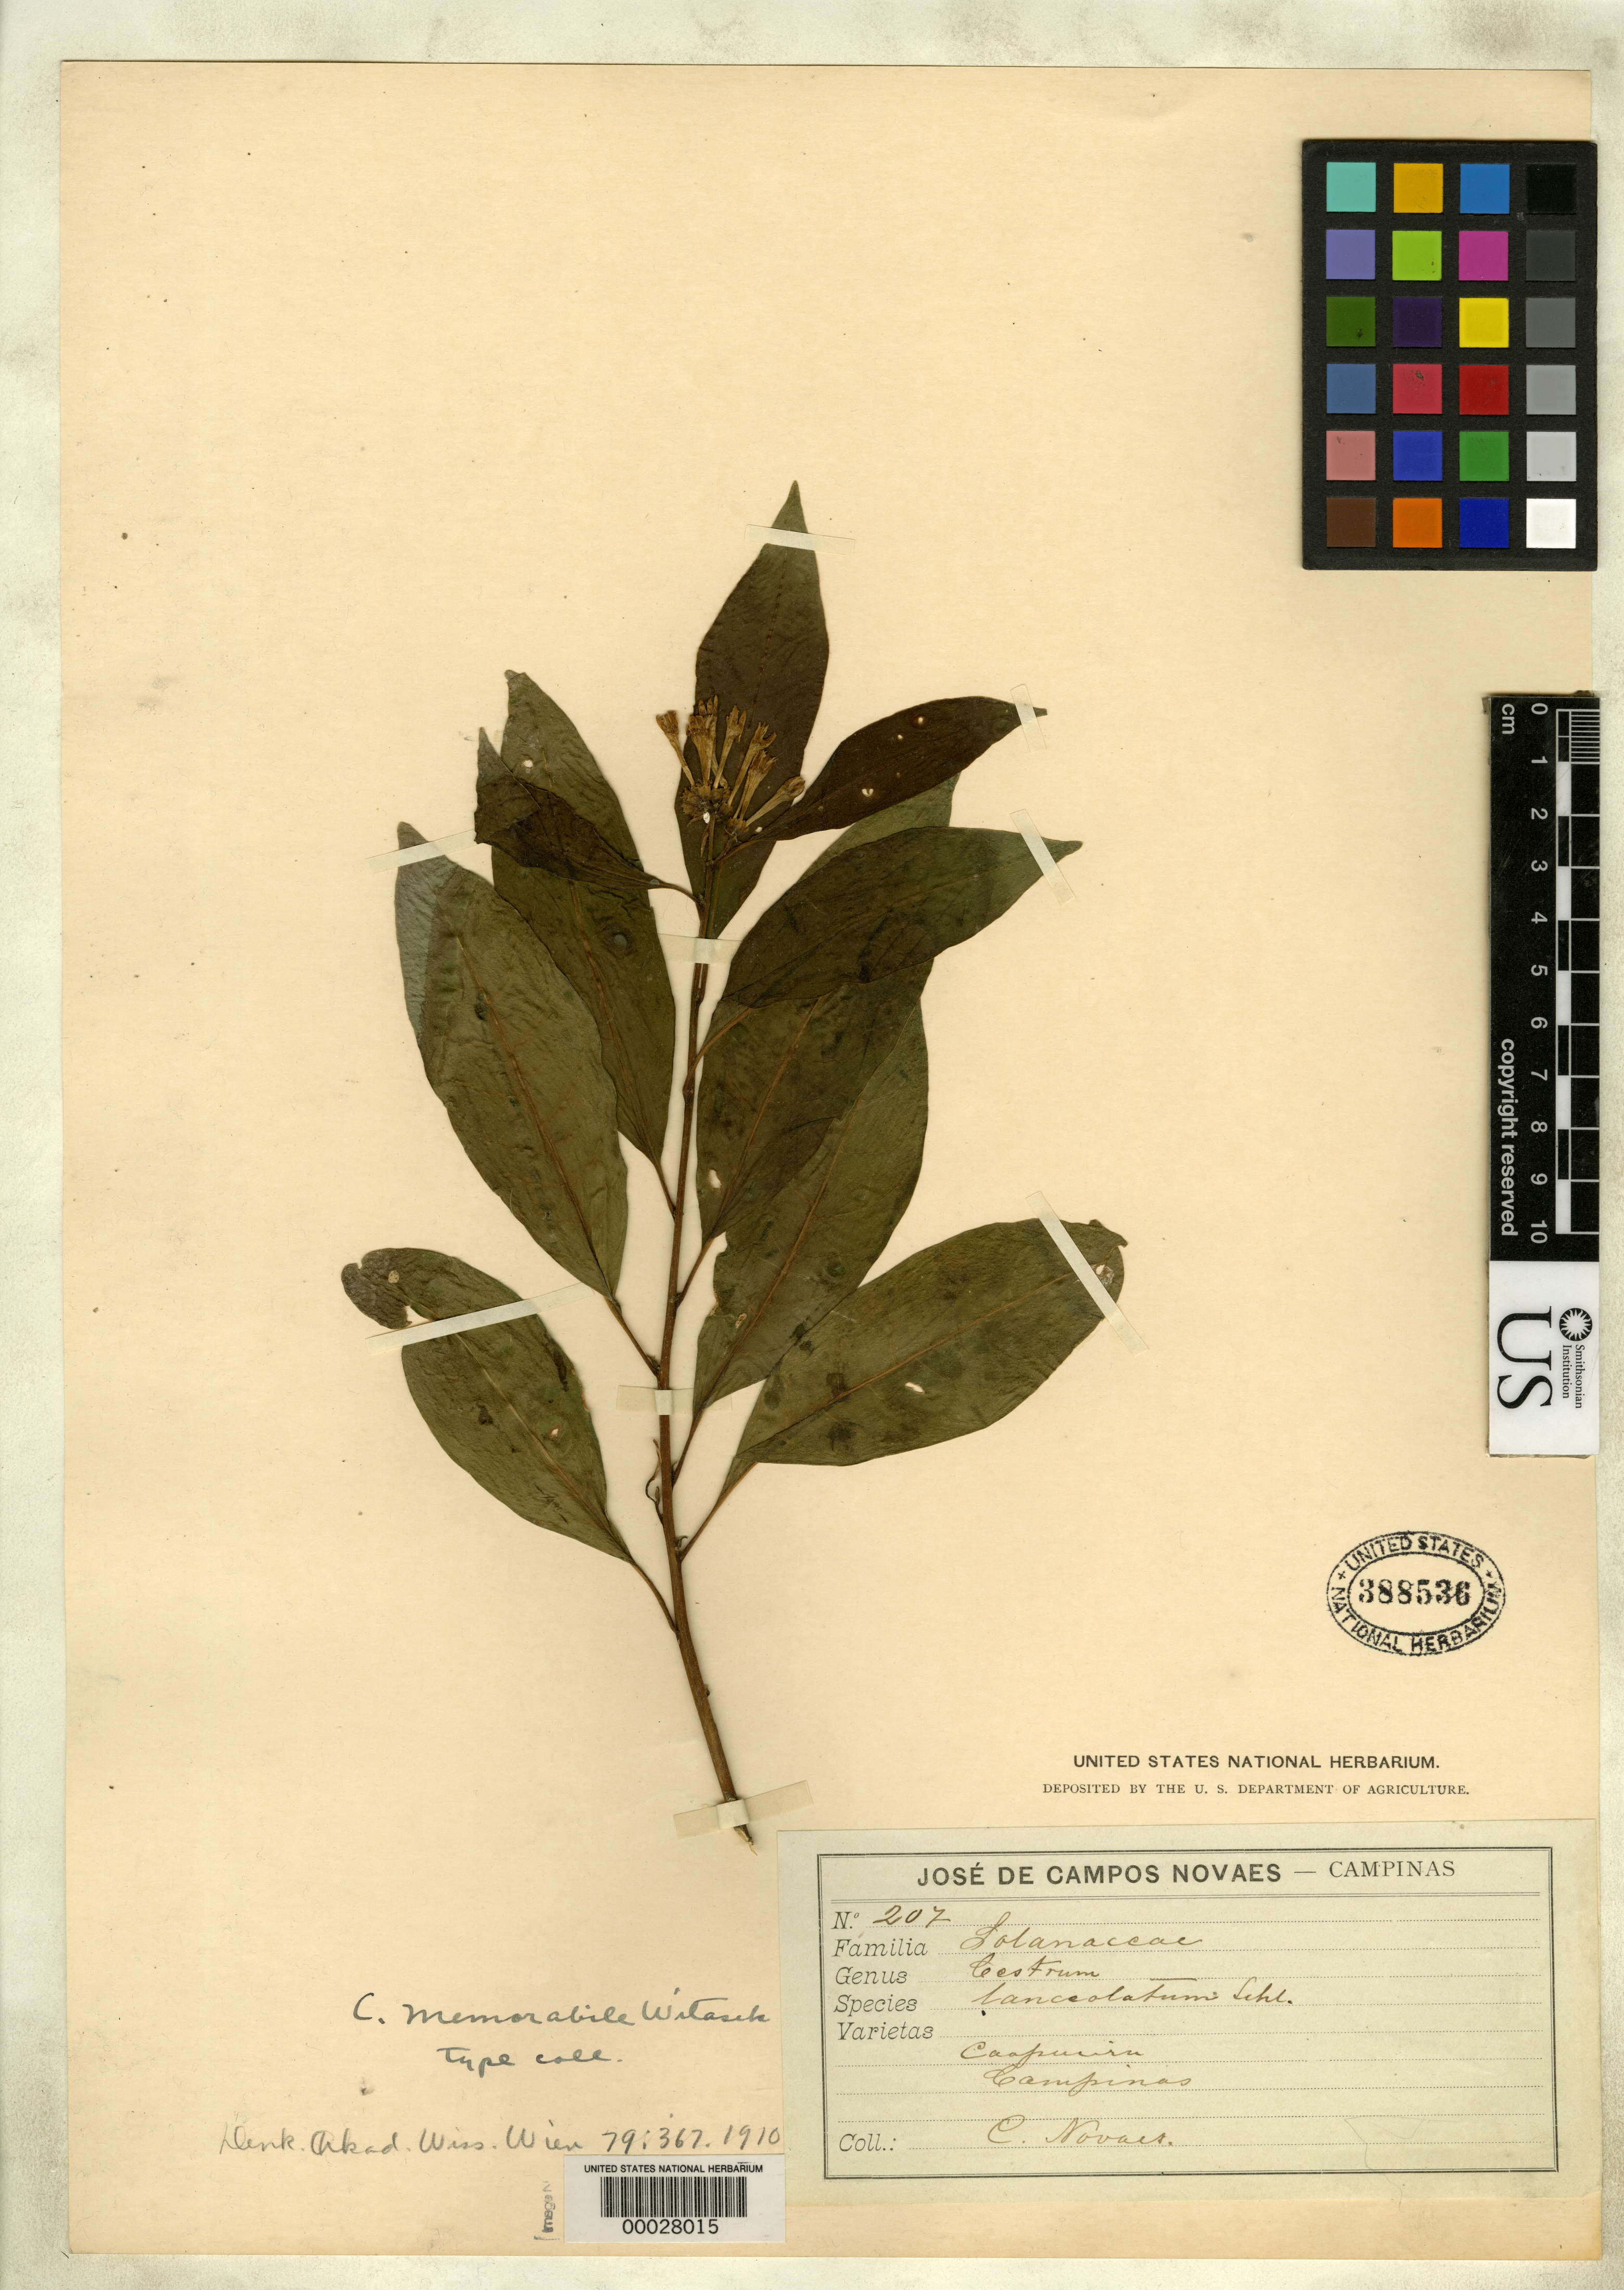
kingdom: Plantae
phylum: Tracheophyta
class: Magnoliopsida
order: Solanales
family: Solanaceae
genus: Cestrum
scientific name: Cestrum memorabile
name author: Witasek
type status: Type Collection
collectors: C. Novaes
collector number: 207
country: Brazil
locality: Campinas.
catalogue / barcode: US 388536